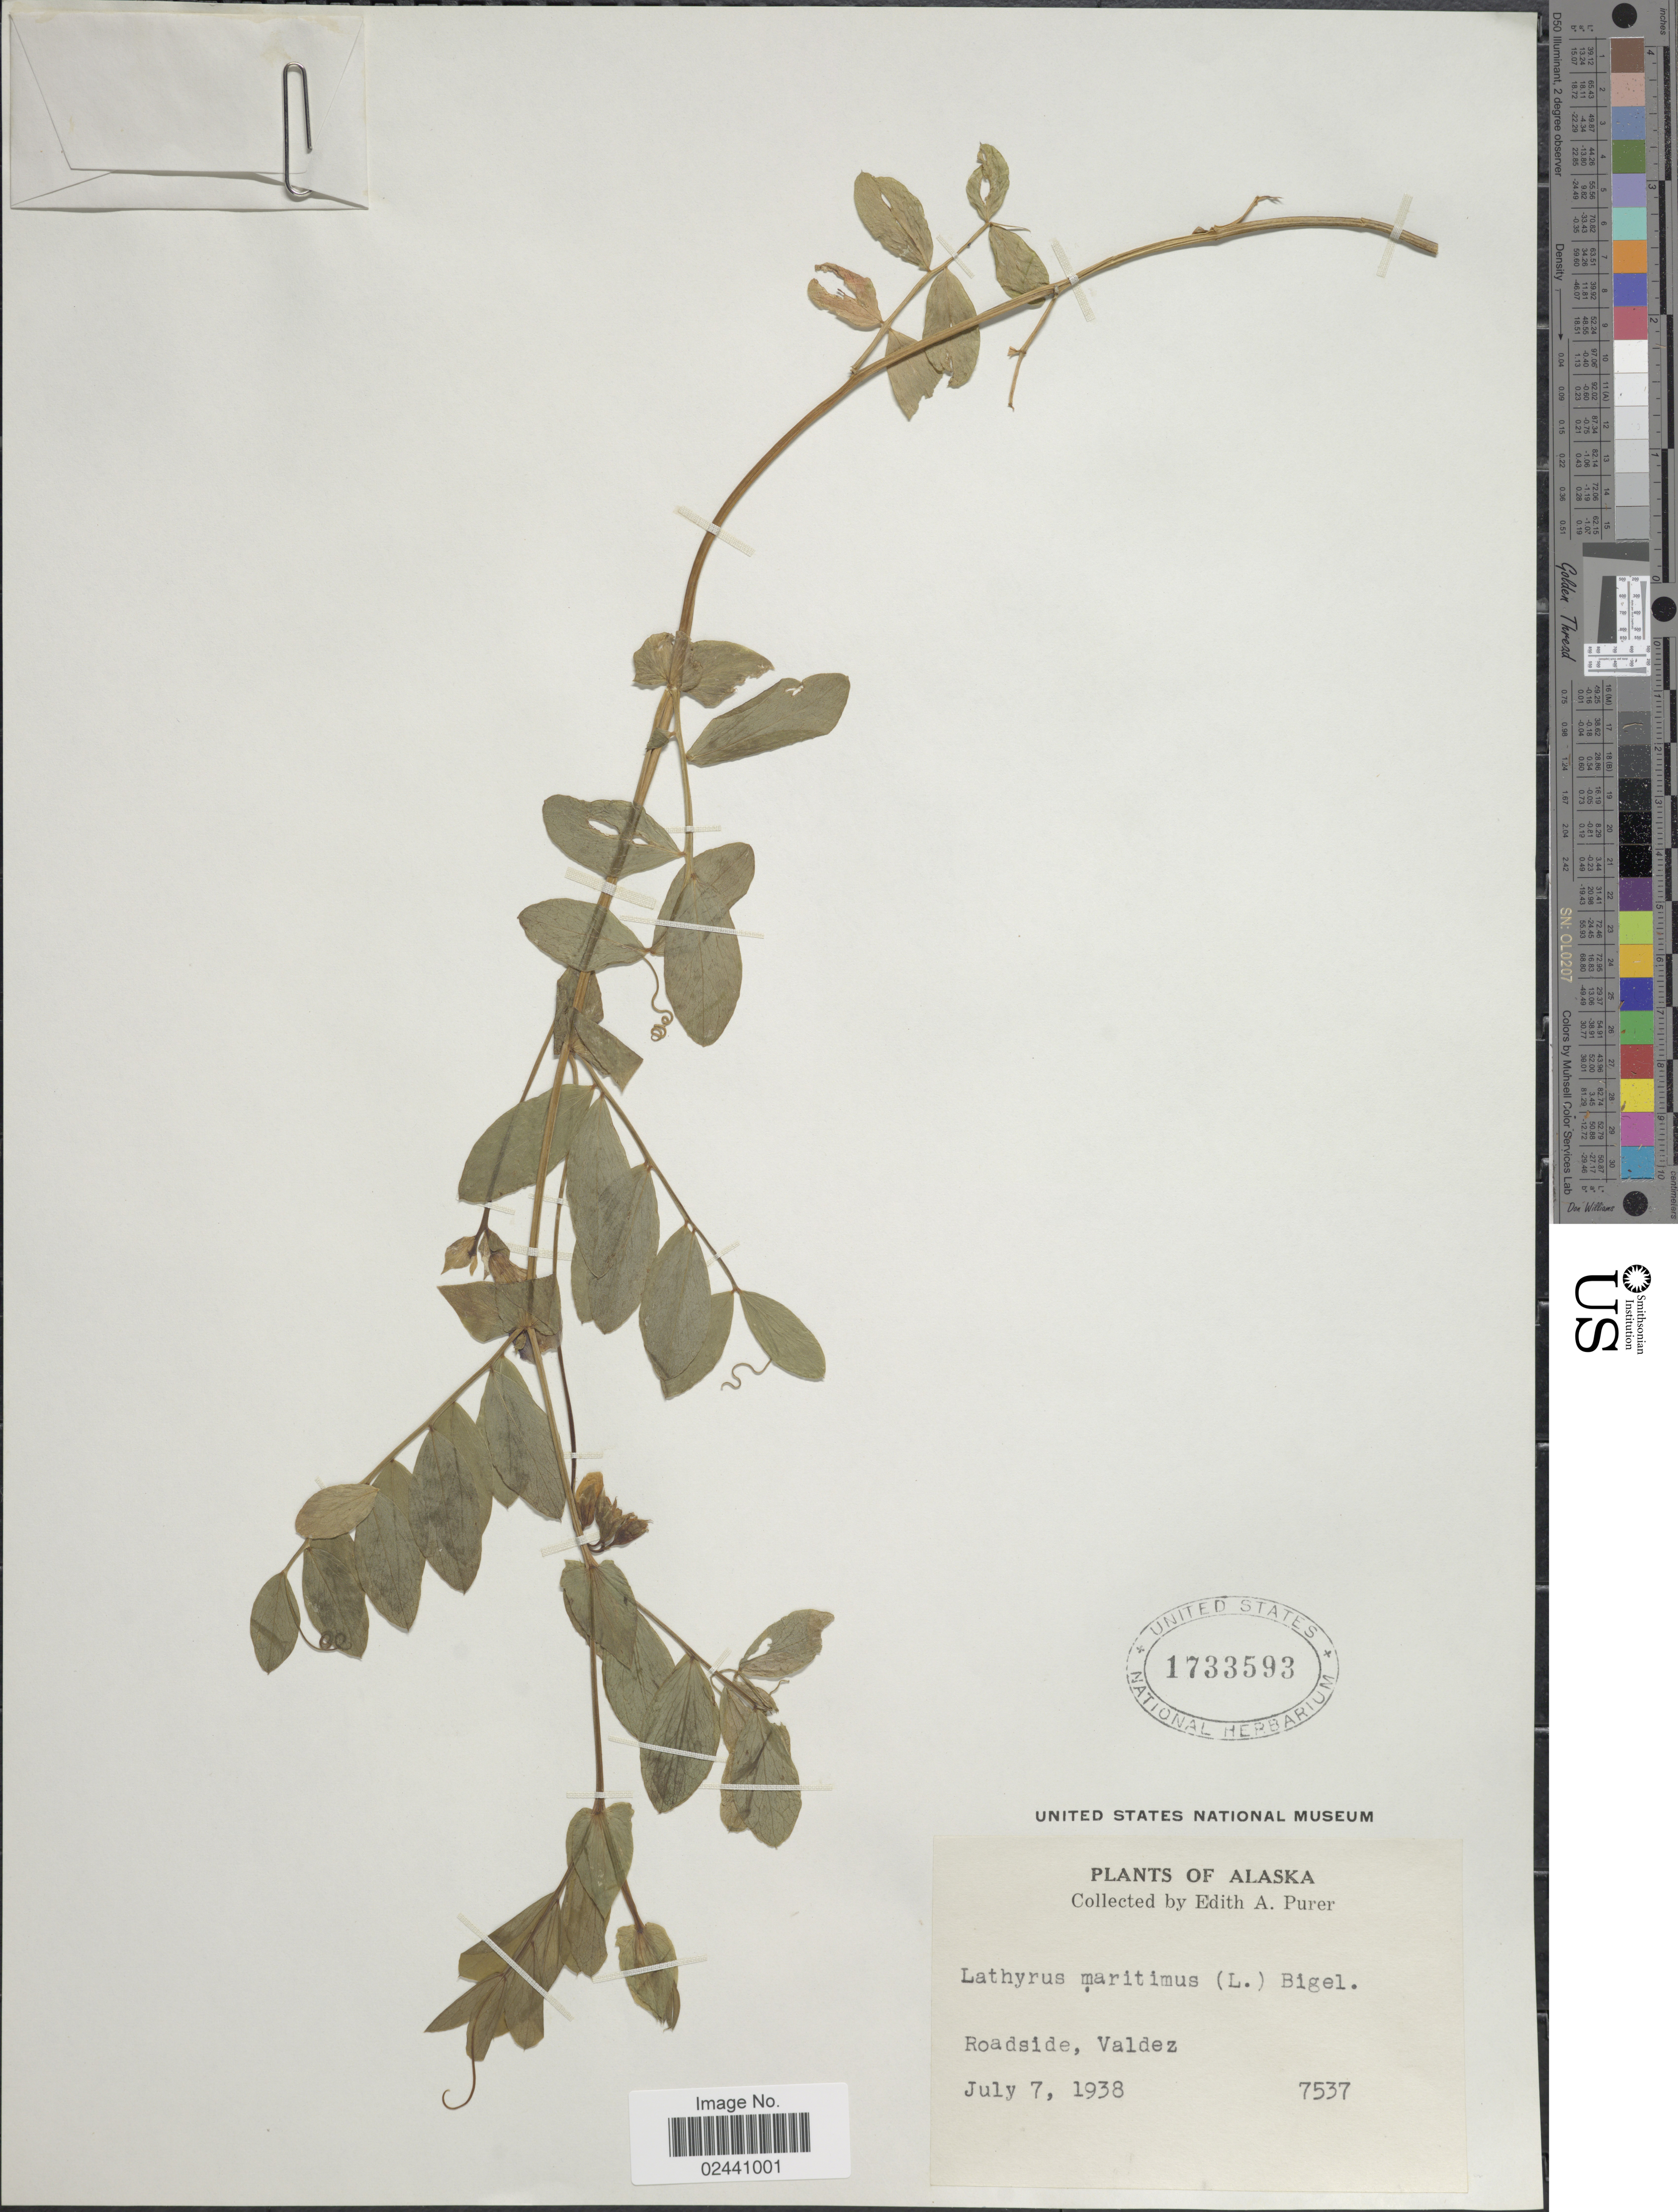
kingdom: Plantae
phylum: Tracheophyta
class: Magnoliopsida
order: Fabales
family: Fabaceae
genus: Lathyrus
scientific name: Lathyrus maritimus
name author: Torr.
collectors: E. Purer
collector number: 7537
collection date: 1938-07-07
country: United States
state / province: Alaska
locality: Roadside, Valdez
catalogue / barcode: US 1733593